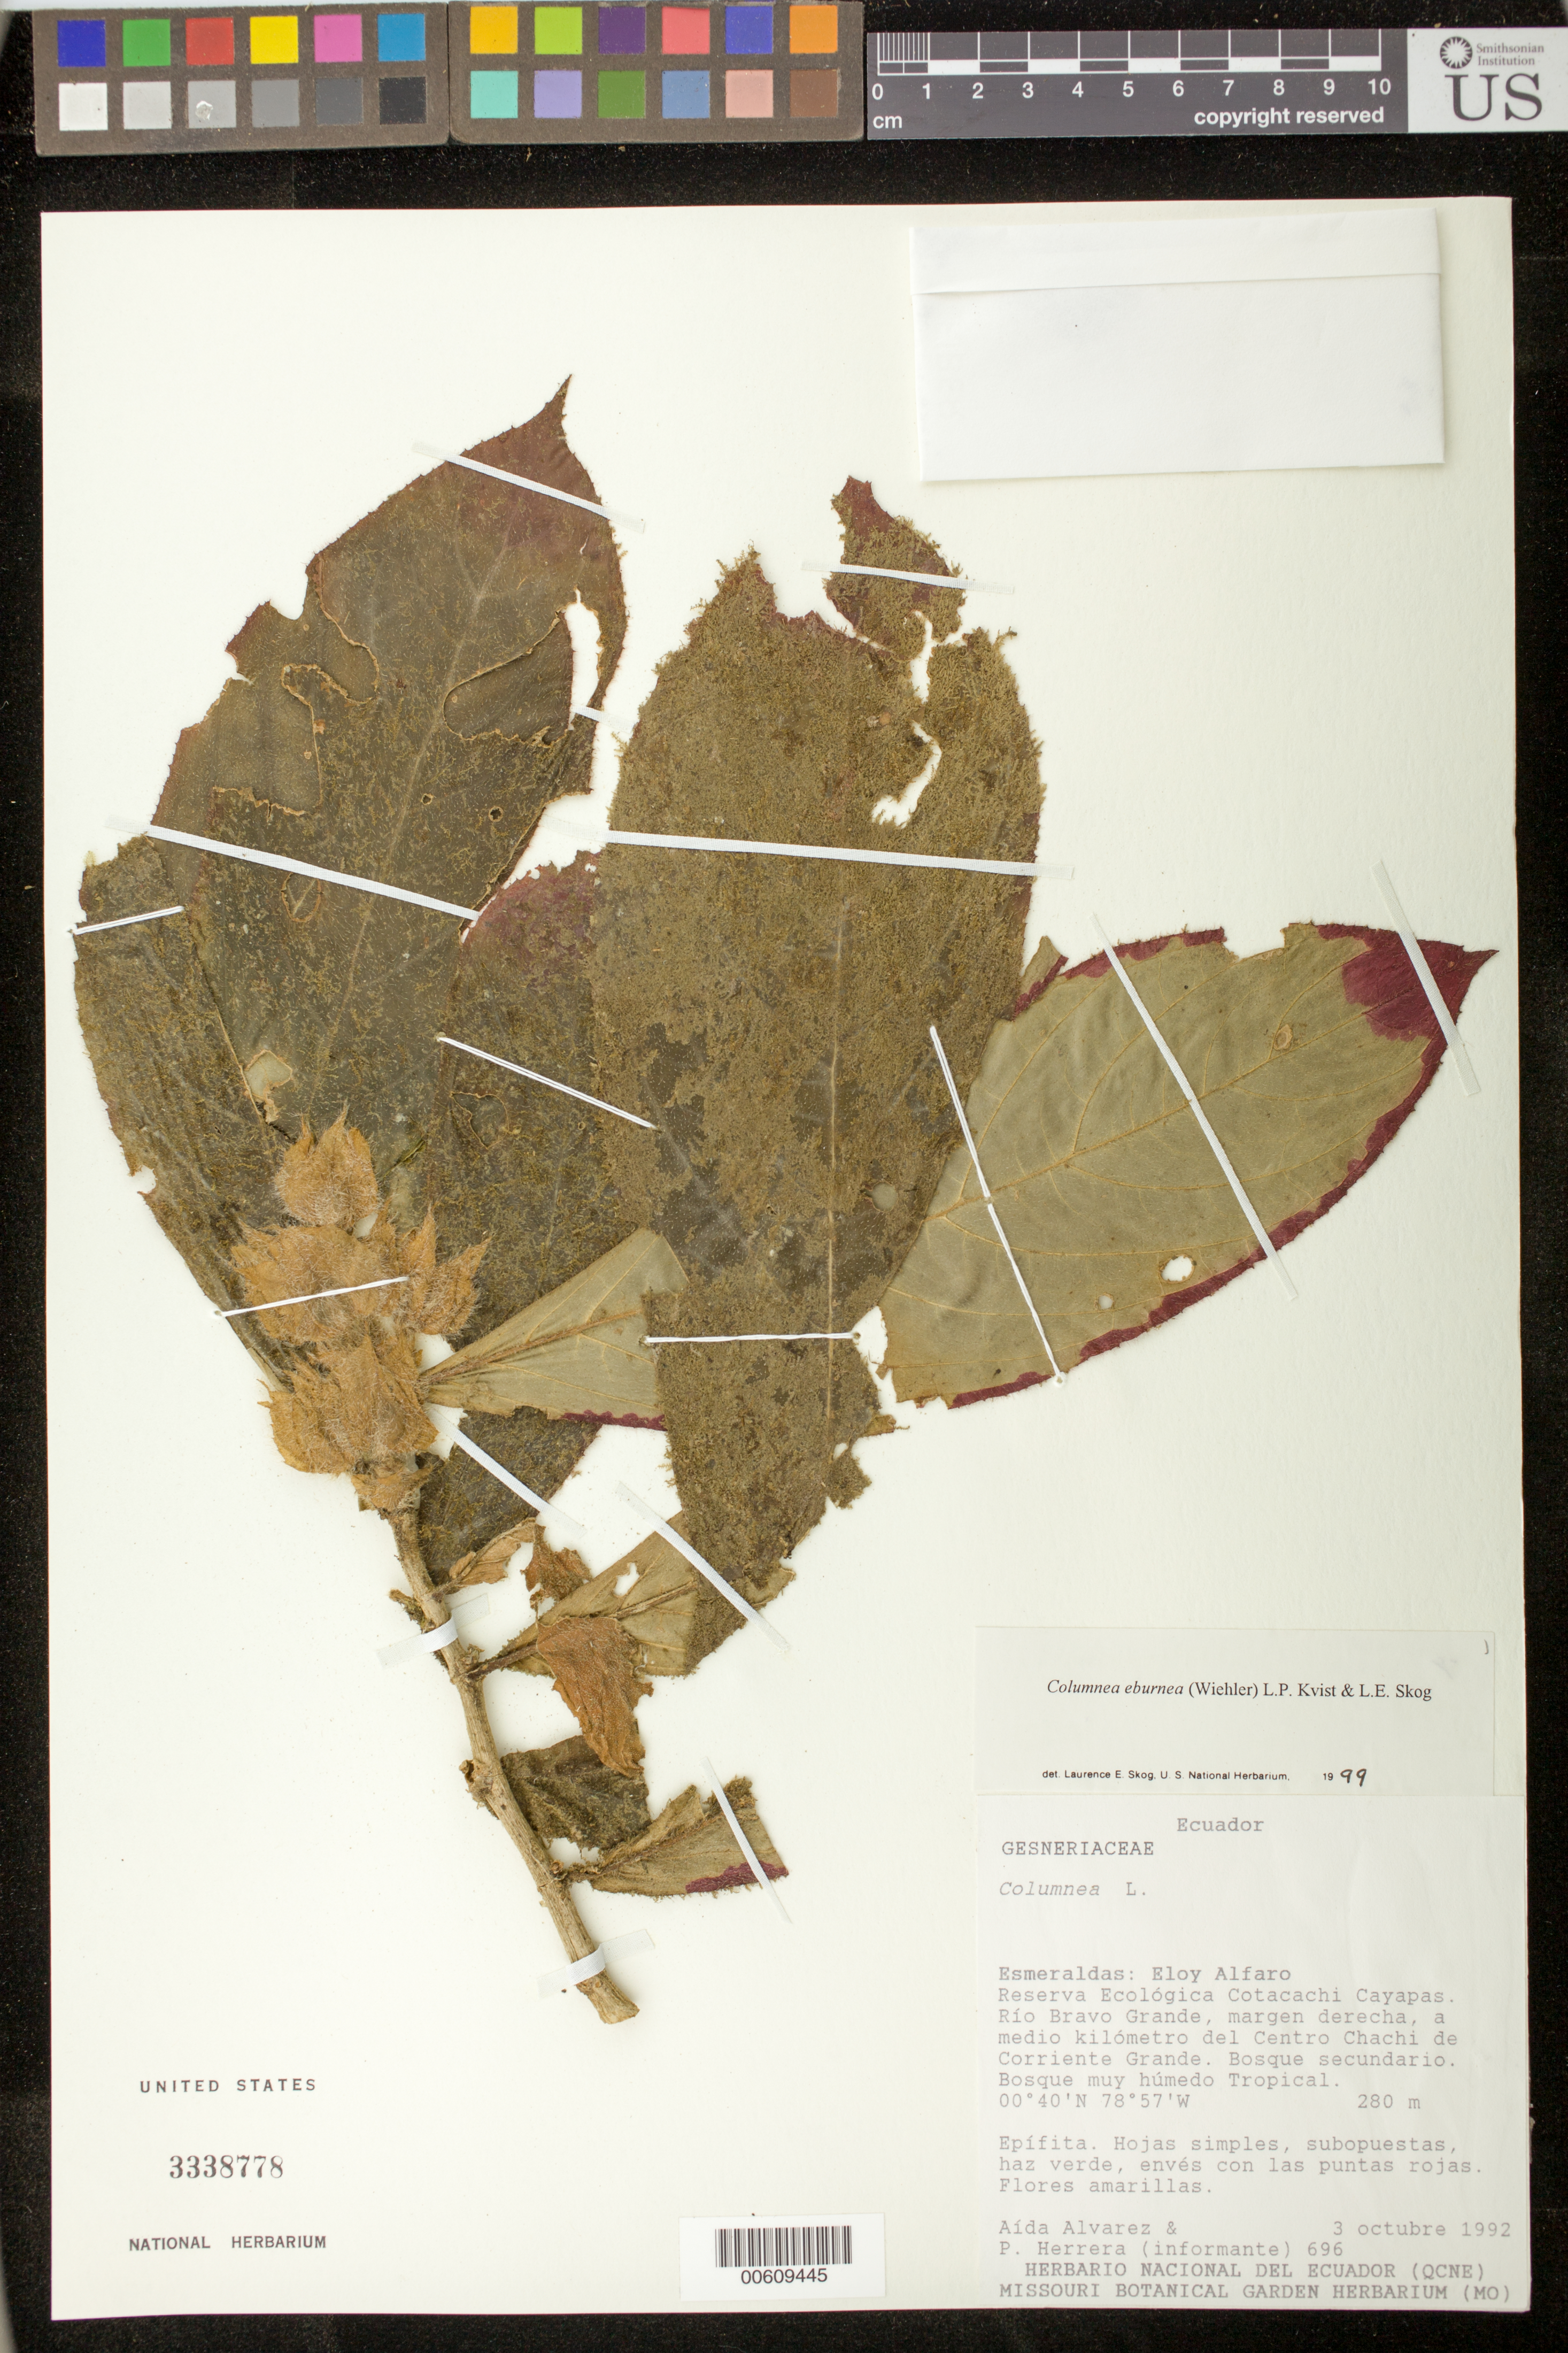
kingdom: Plantae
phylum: Tracheophyta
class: Magnoliopsida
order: Lamiales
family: Gesneriaceae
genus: Columnea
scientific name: Columnea eburnea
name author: (Wiehler) L.P. Kvist & L.E. Skog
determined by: Skog, Laurence E.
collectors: A. Alvarez & Herrera, P.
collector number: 696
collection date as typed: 03 Oct 1992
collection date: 1992-10-03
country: Ecuador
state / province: Esmeraldas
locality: Eloy Alfaro. Reserva Ecológica Cotacachi Cayapas, Río Bravo Grande, margen derecha, a medio kilómetro del Centro Chachi de Corriente Grande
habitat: Bosque secundario; bosque muy húmedo tropical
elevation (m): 280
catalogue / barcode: US 3338778